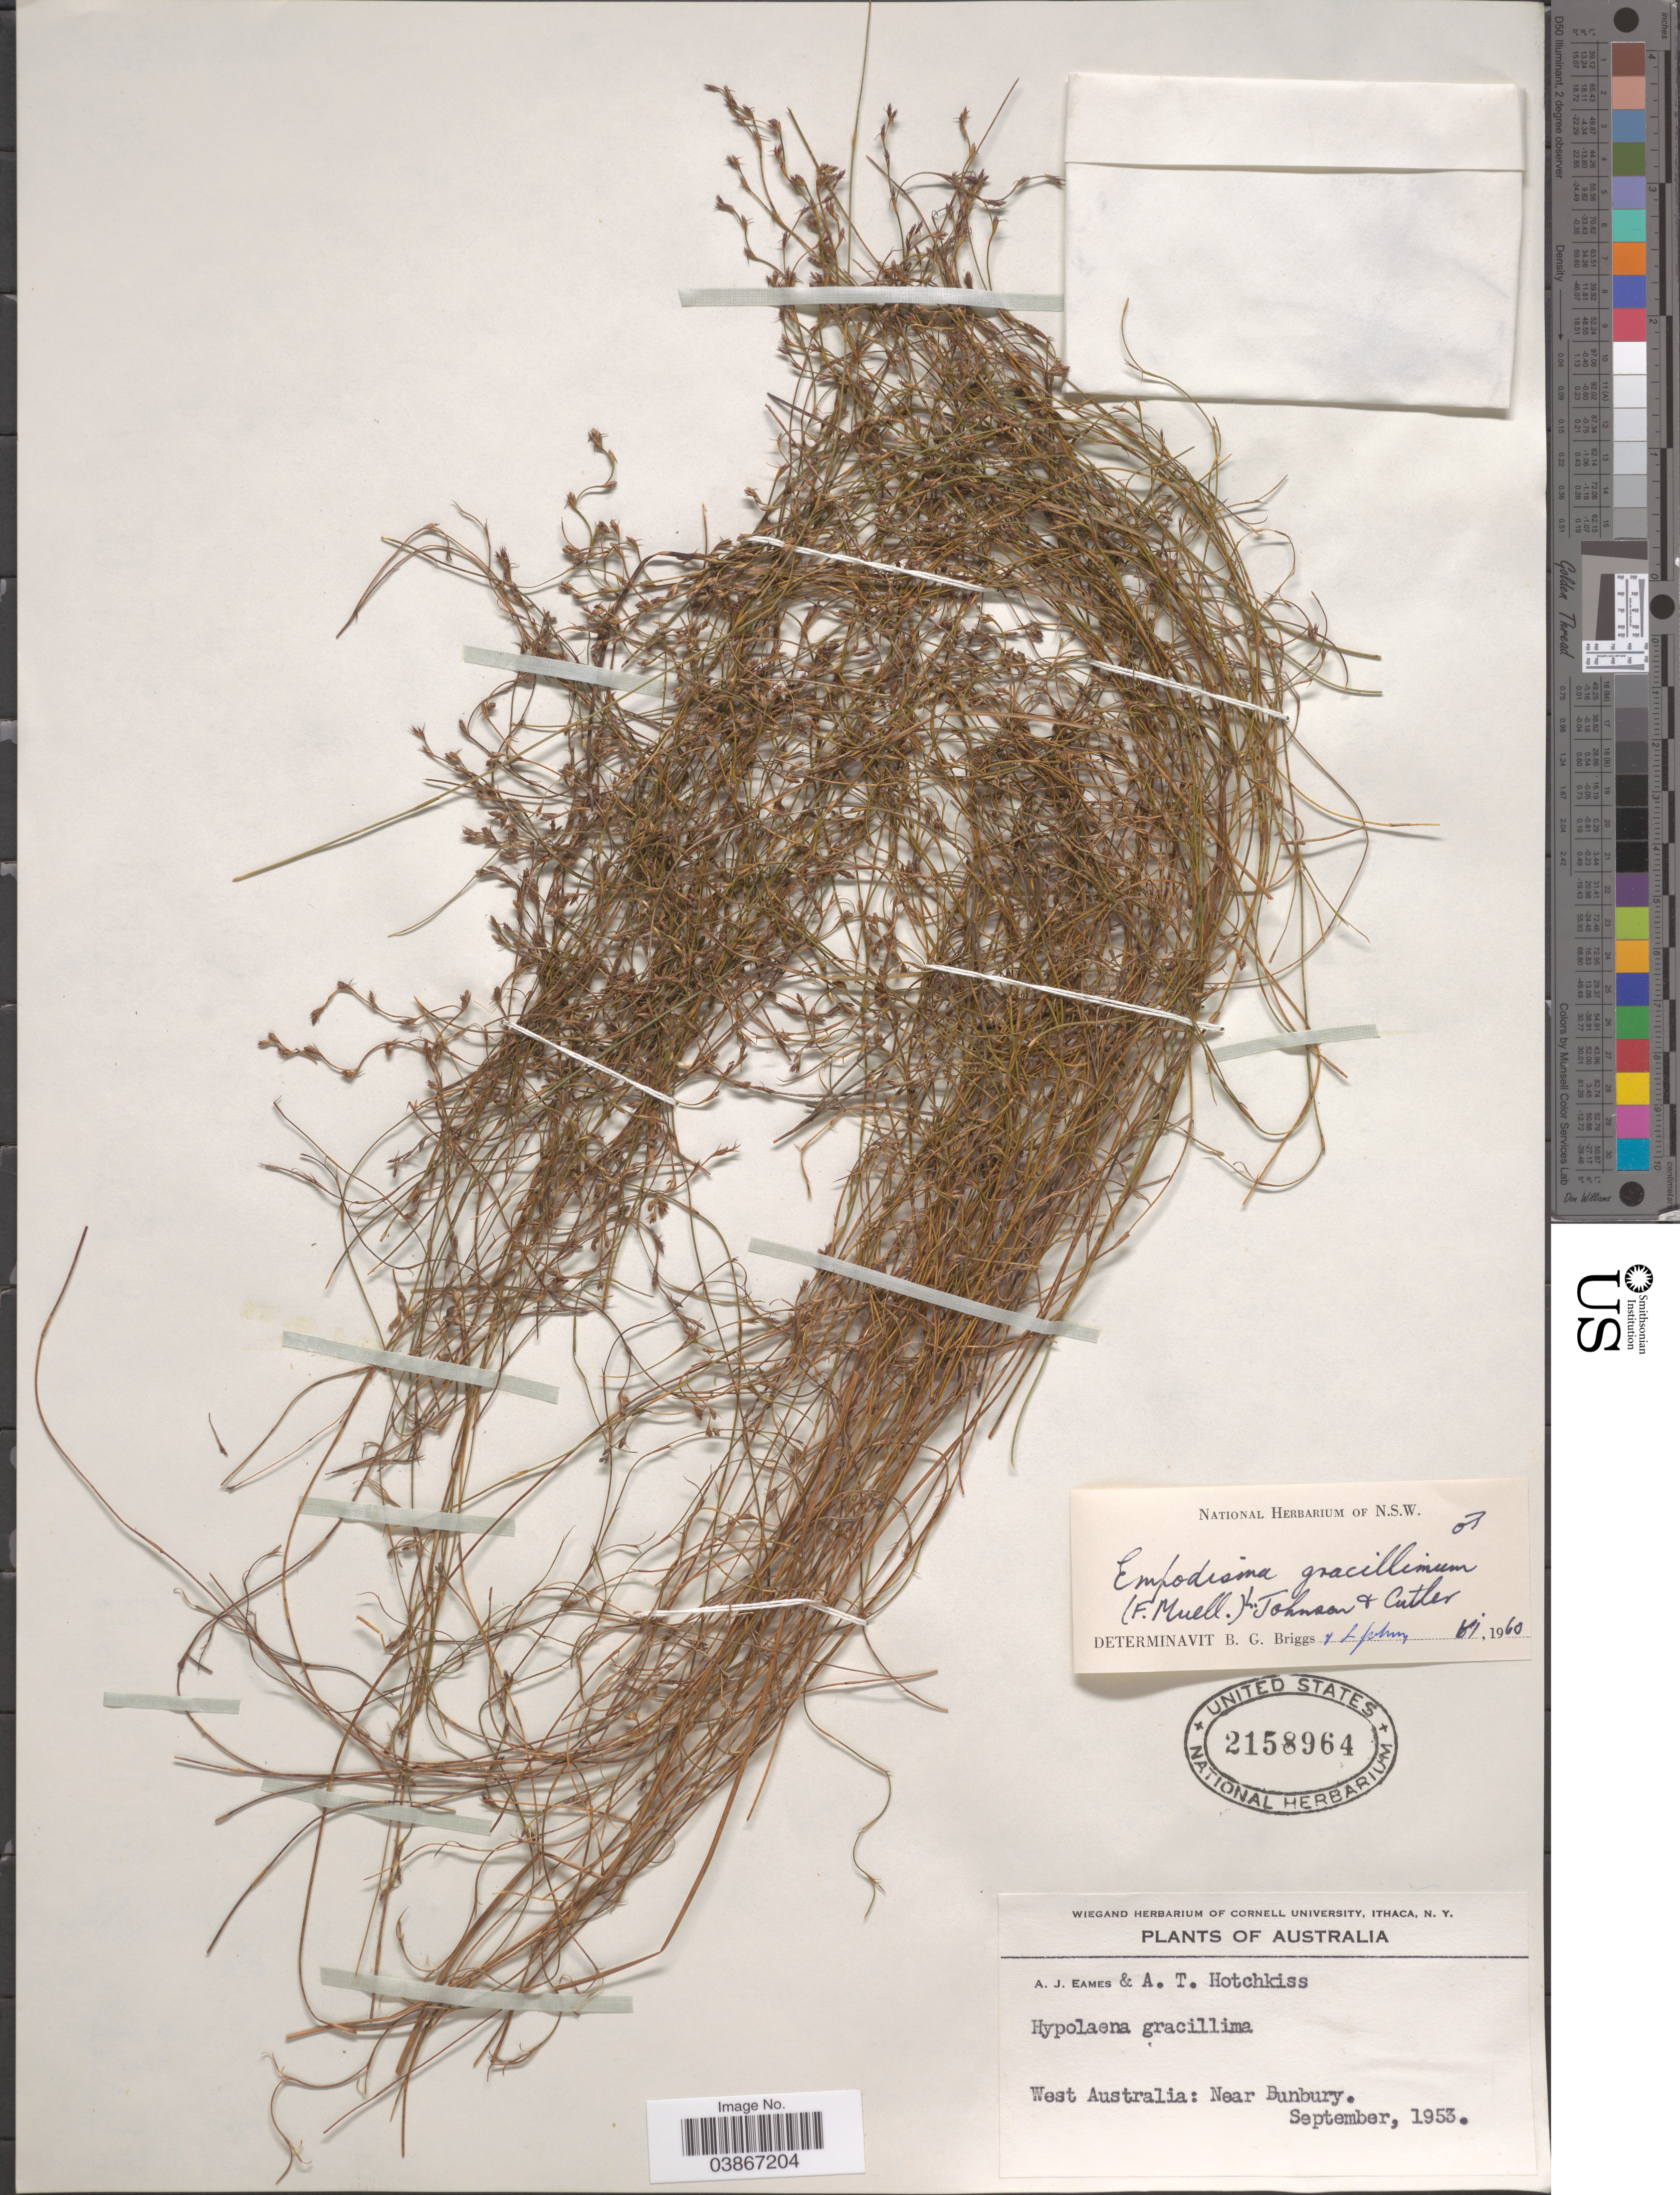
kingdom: Plantae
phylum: Tracheophyta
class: Liliopsida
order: Poales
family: Restionaceae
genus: Empodisma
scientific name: Empodisma gracillimum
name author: (F. Muell.) L.A.S. Johnson & D.F. Cutler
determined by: Briggs, Barbara G.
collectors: A. J. Eames & A. Hotchkiss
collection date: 1953-09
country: Australia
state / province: Western Australia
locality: West Australia: Near Bunbury.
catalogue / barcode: US 2158964